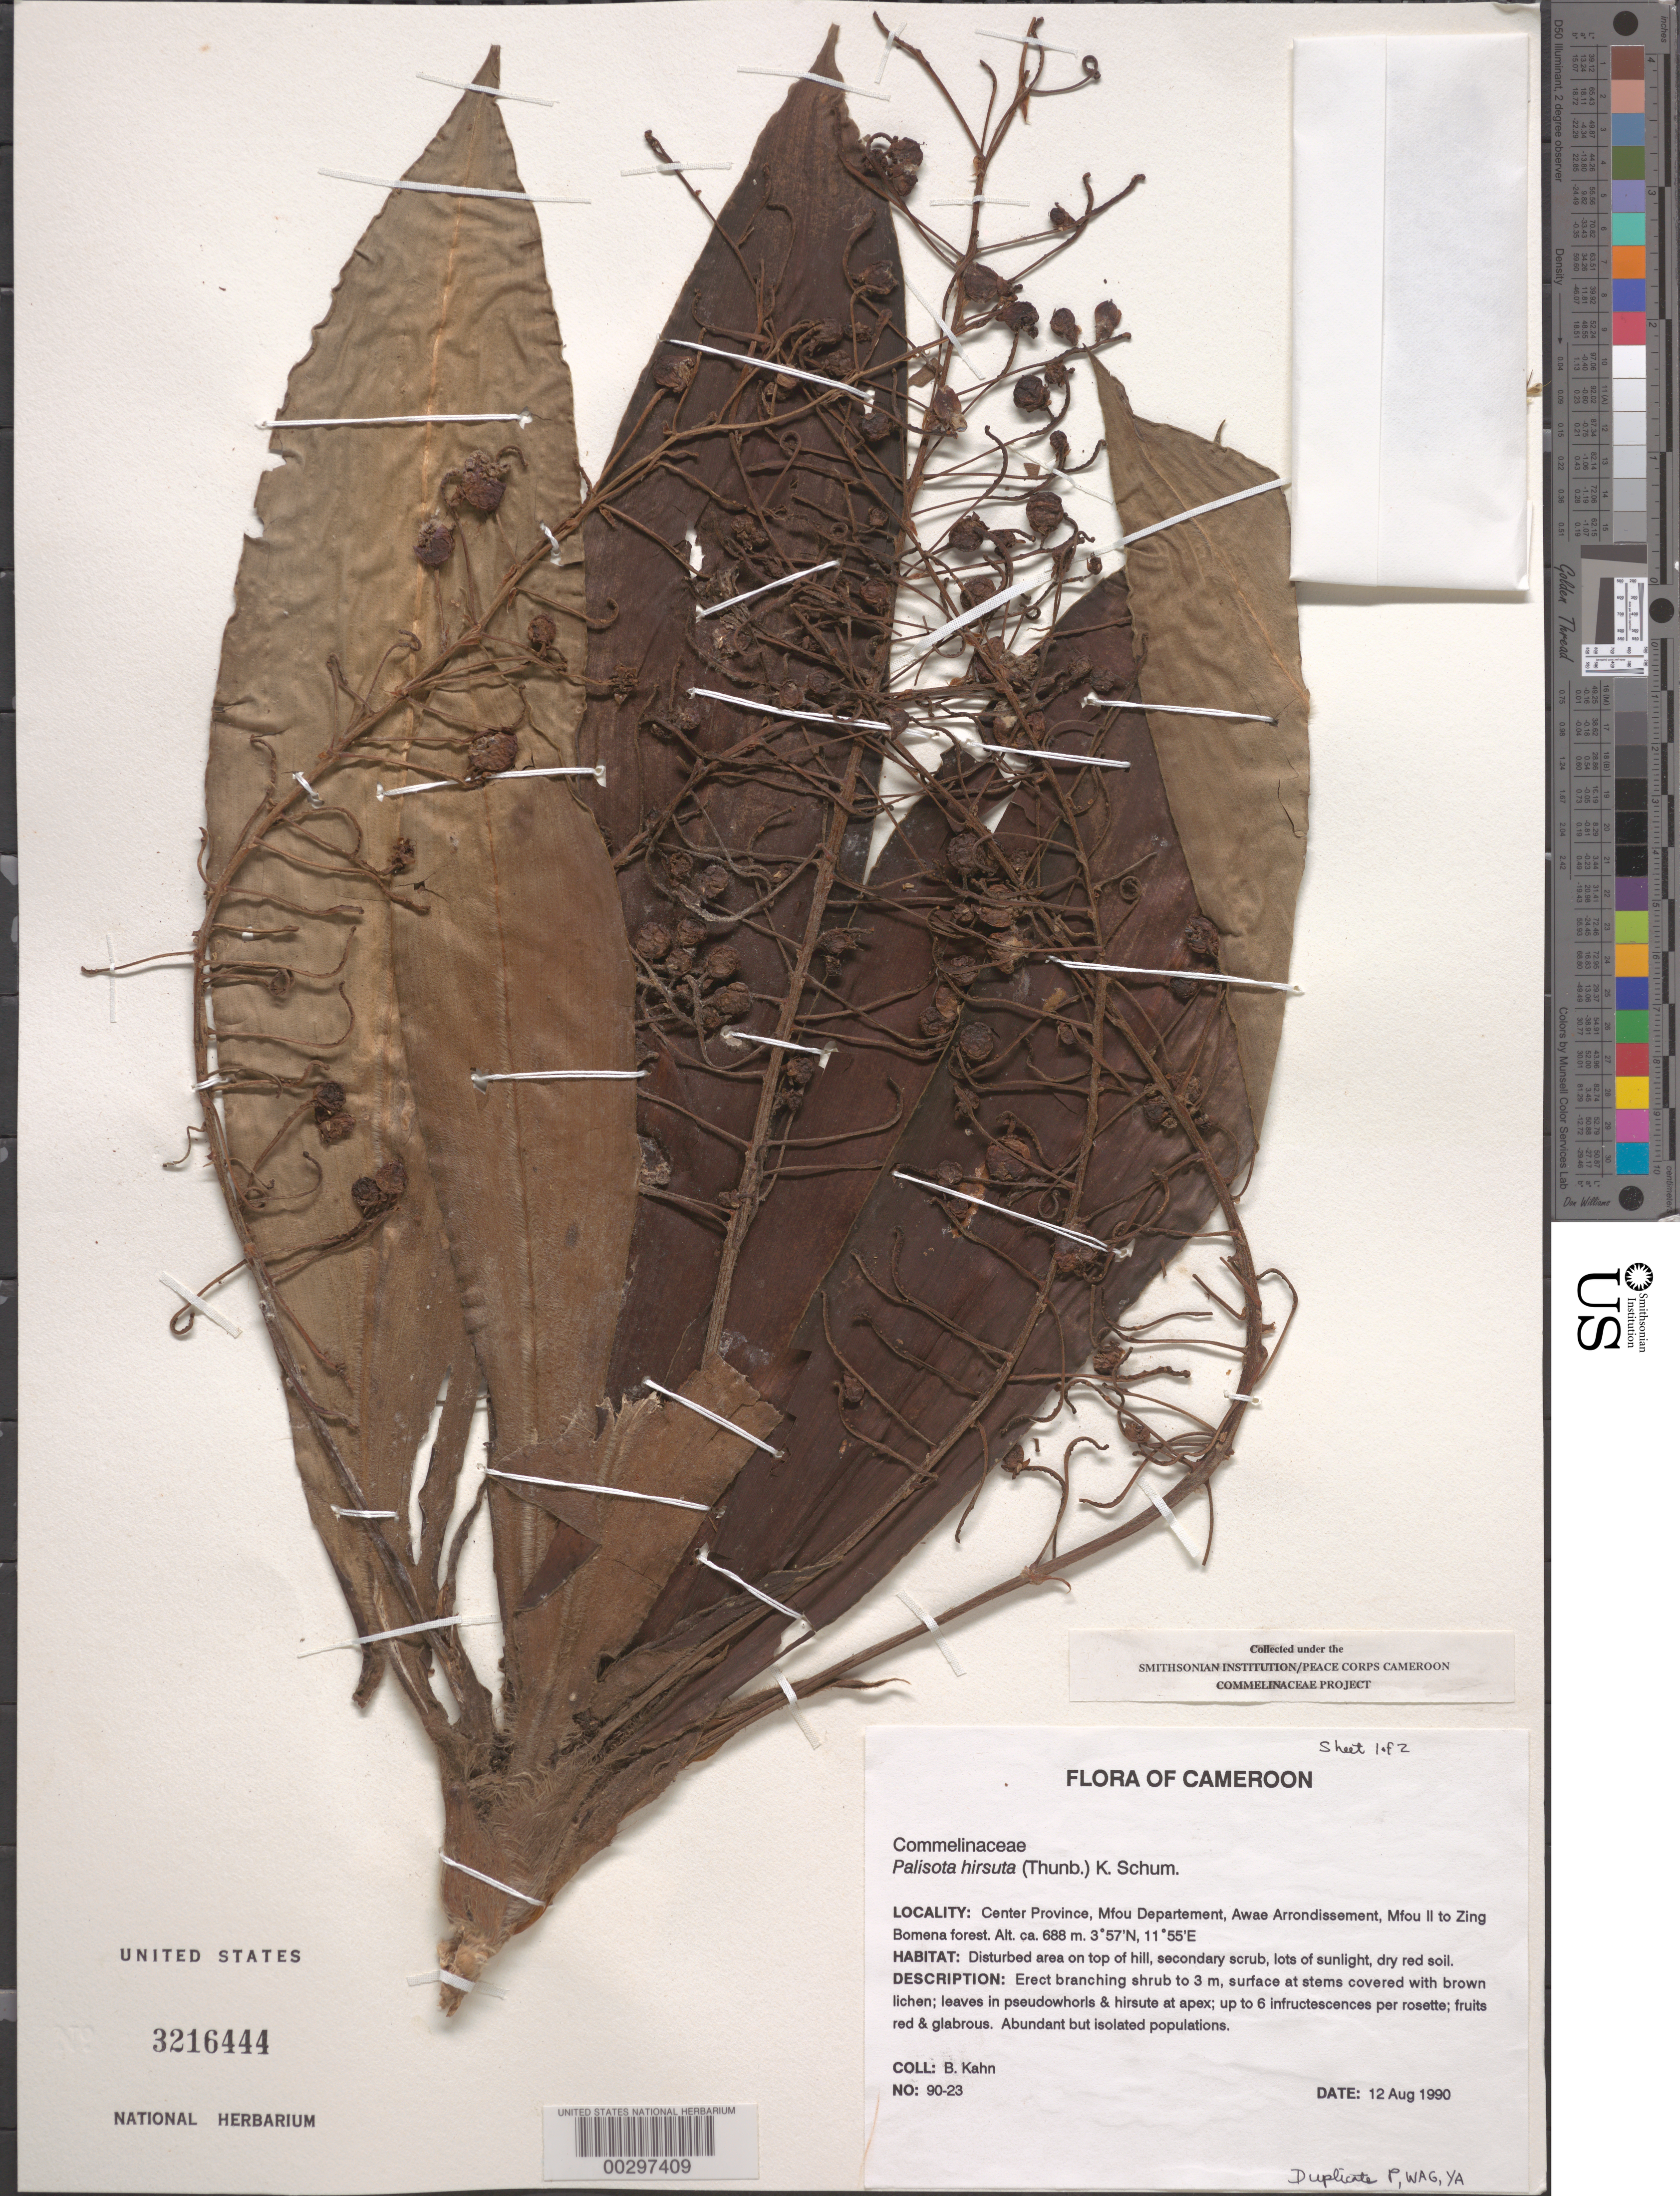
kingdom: Plantae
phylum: Tracheophyta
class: Liliopsida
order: Commelinales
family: Commelinaceae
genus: Palisota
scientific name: Palisota hirsuta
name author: (Thunb.) K. Schum.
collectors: B. Kahn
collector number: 90-23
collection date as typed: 12 Aug 1990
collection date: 1990-08-12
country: Cameroon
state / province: Centre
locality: Mfou, awae arrondissement, bomena forest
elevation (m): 688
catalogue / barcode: US 3216444